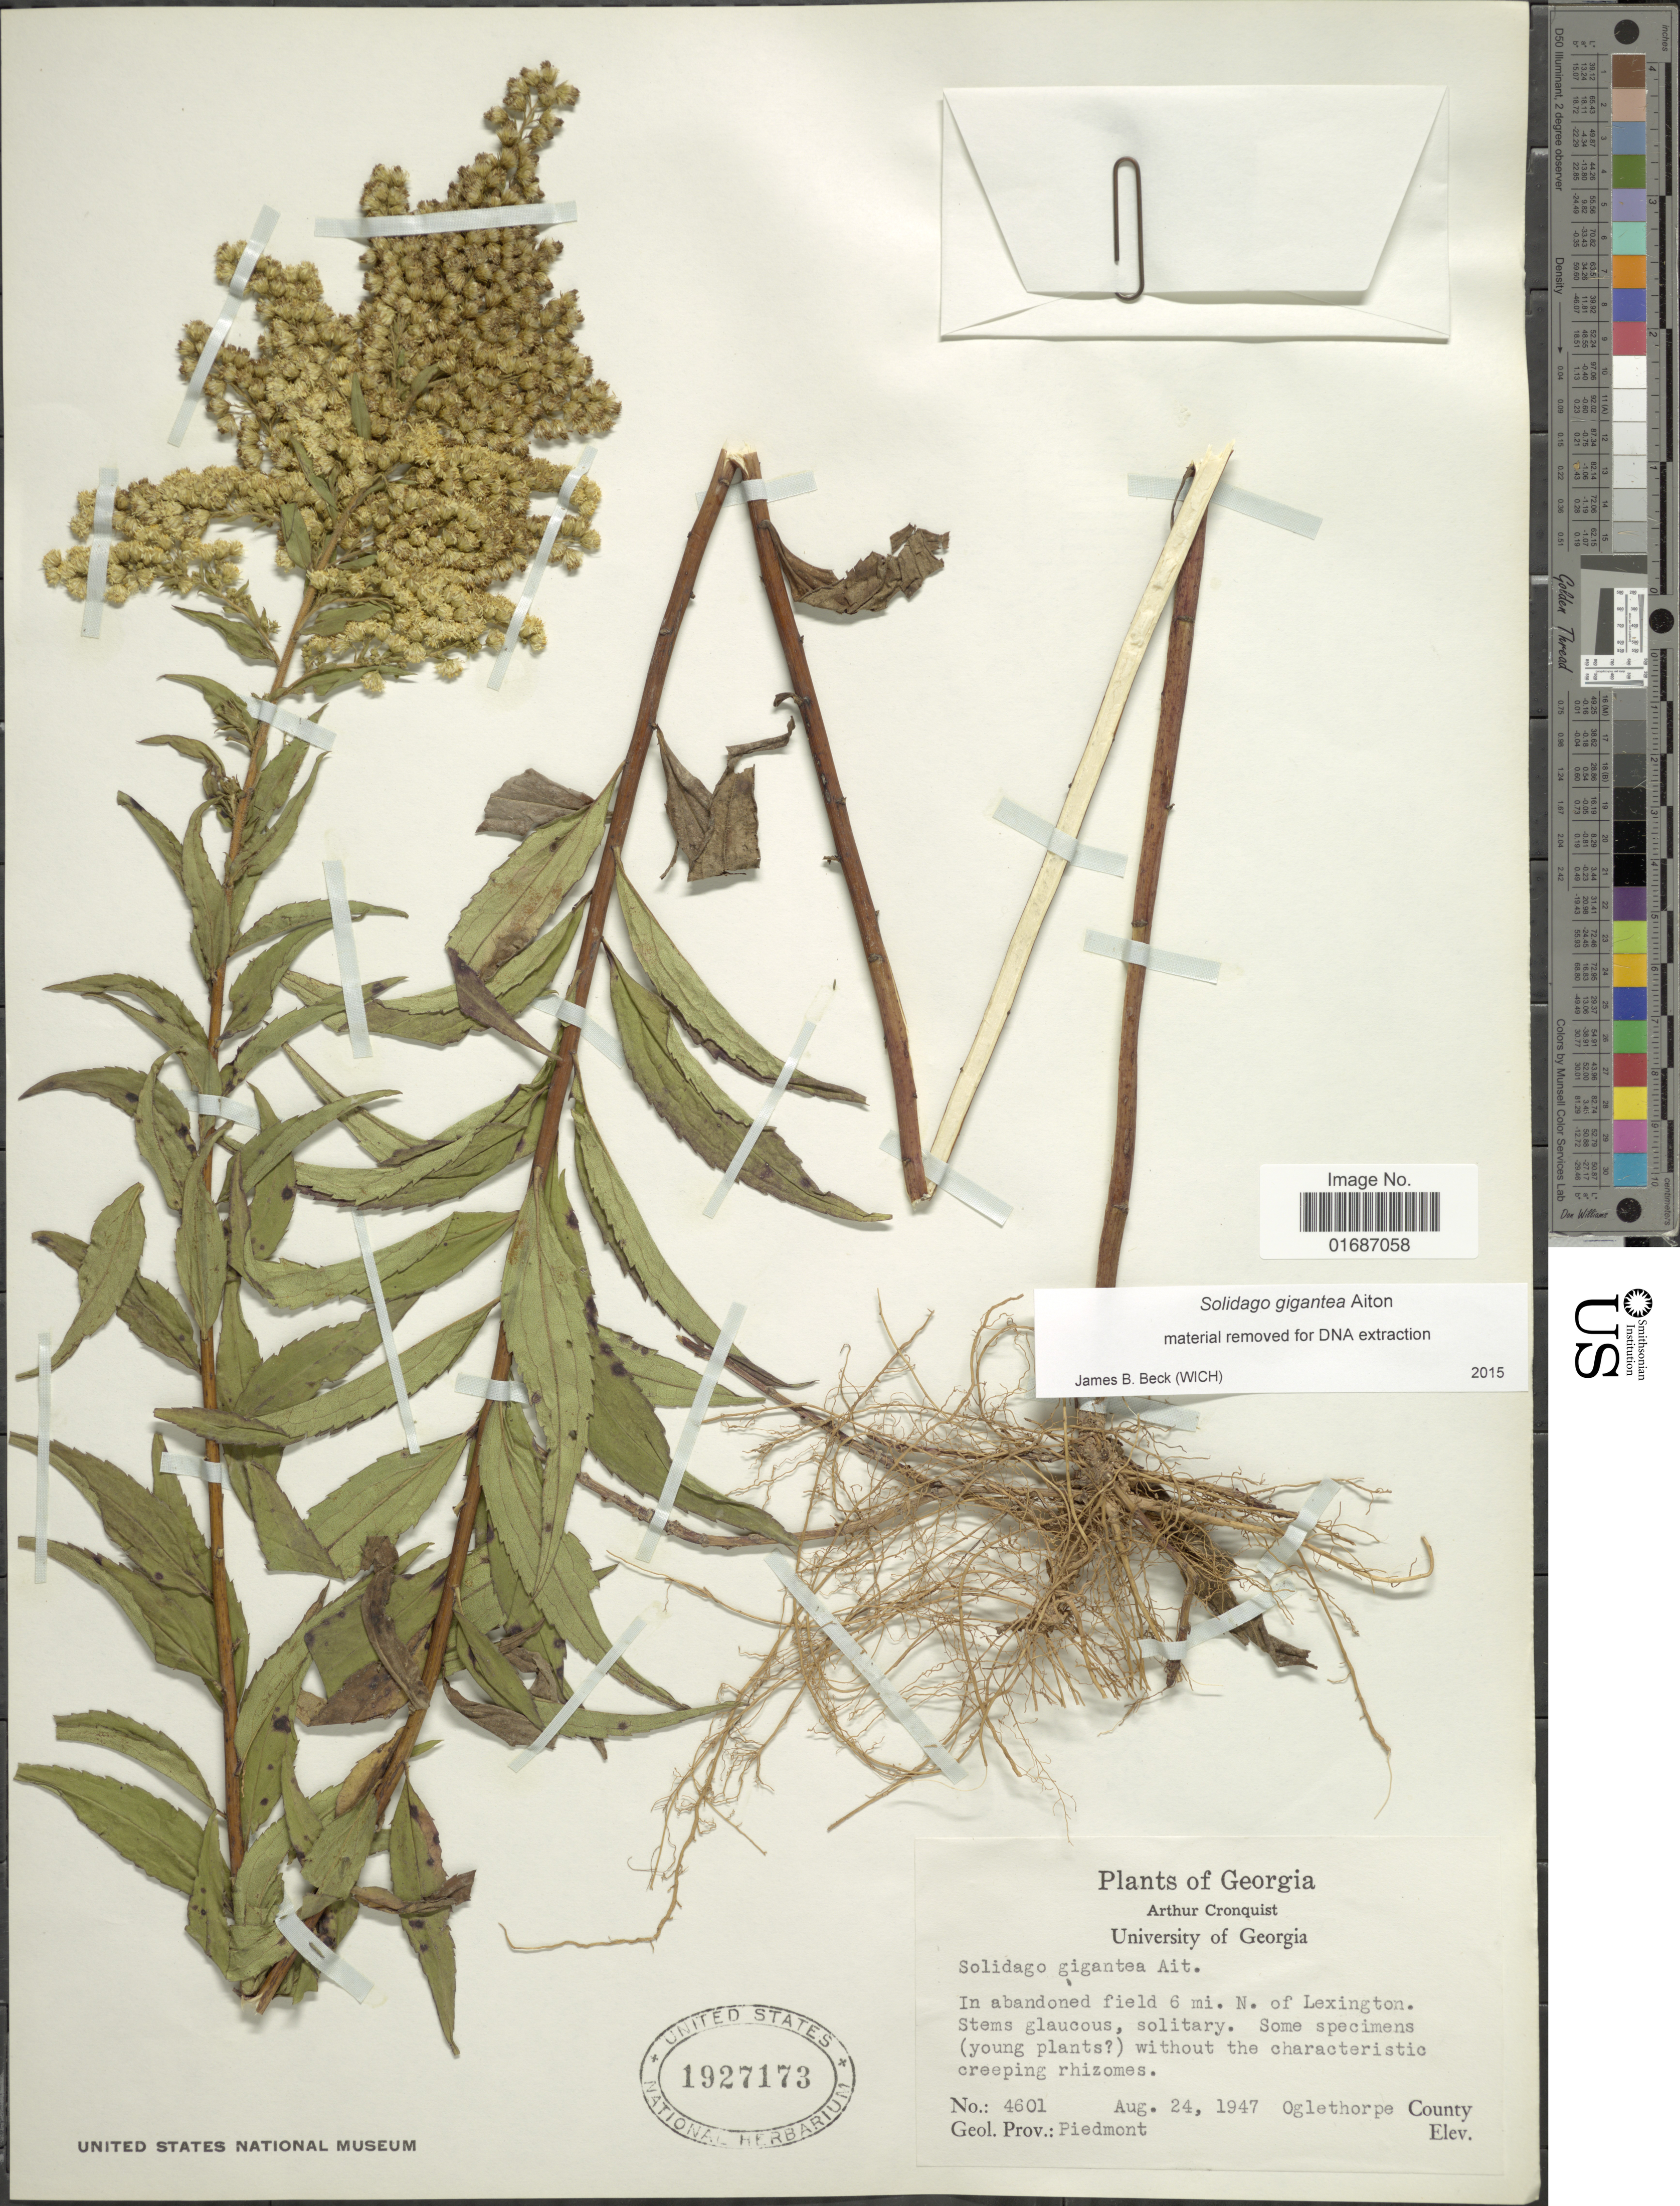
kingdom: Plantae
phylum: Tracheophyta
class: Magnoliopsida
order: Asterales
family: Asteraceae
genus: Solidago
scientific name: Solidago gigantea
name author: Aiton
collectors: A. J. Cronquist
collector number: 4601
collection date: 1947-08-24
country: United States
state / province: Georgia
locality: In abandoned field 6 mi. N of Lexington, Oglethorpe County, Geol. Prov,: Piedmont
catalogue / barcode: US 1927173